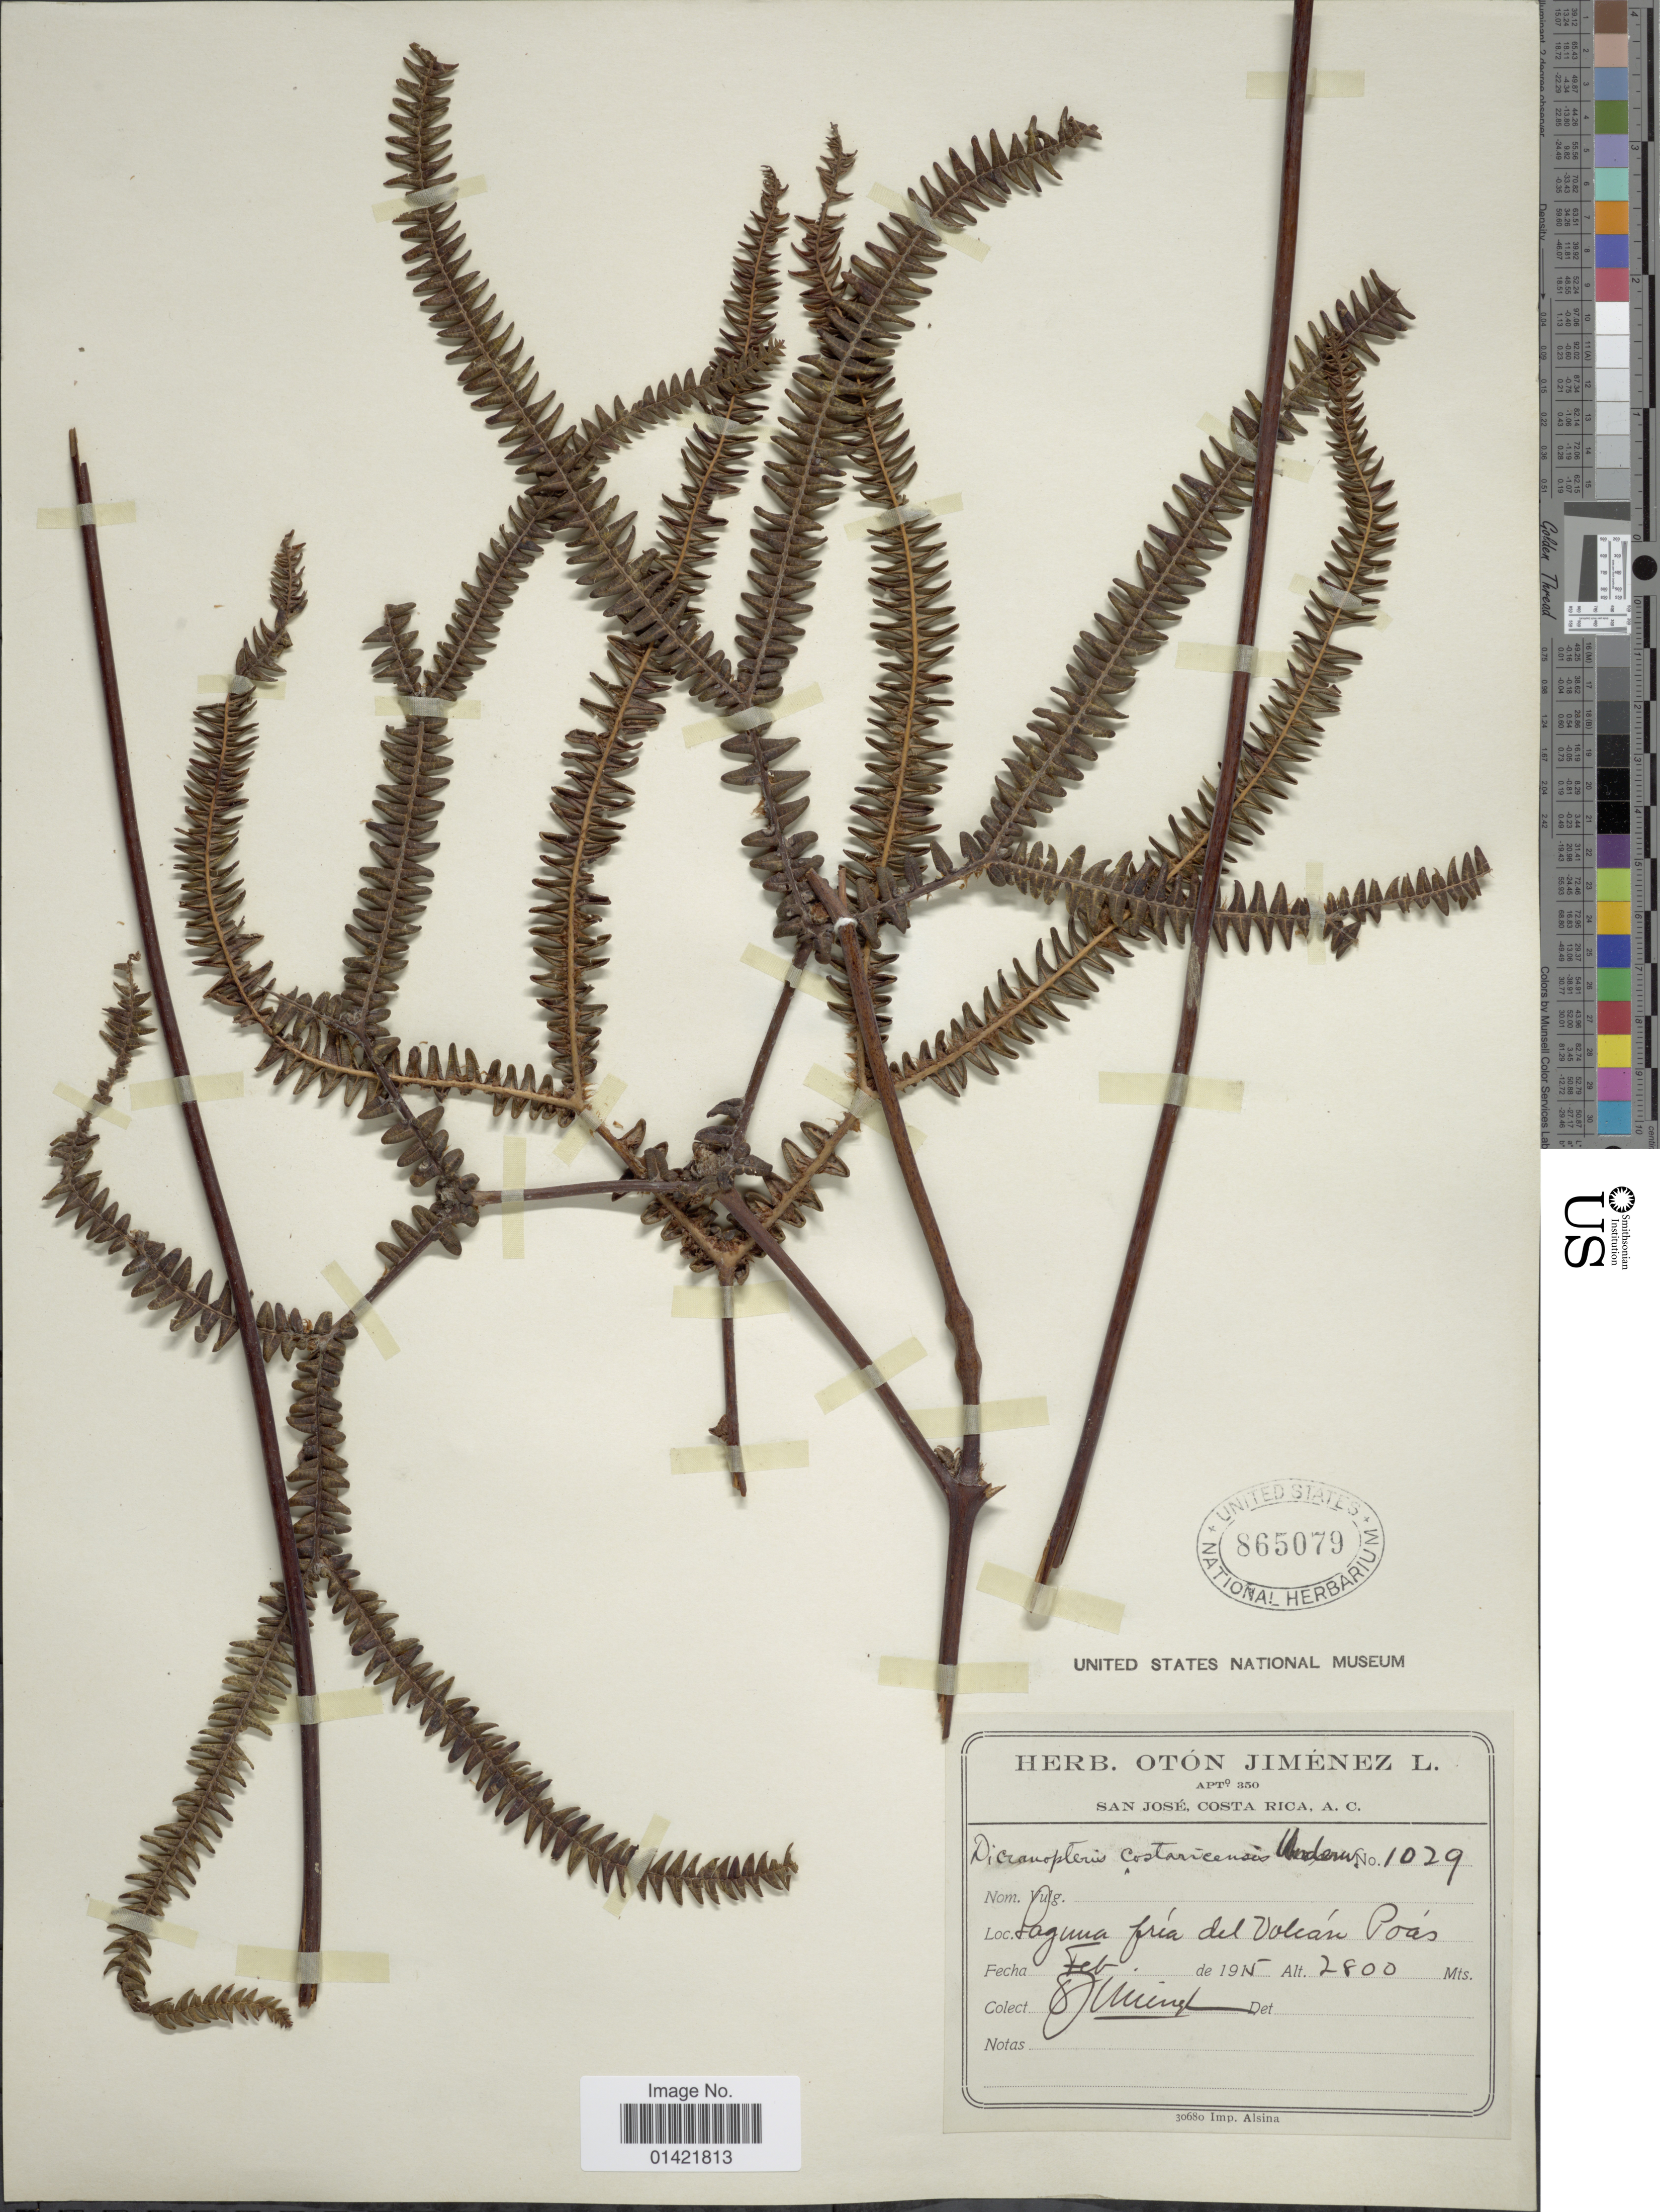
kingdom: Plantae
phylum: Tracheophyta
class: Polypodiopsida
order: Gleicheniales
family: Gleicheniaceae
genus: Sticherus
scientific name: Sticherus revolutus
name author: (Kunth) Ching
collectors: O. Jimenez L.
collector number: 1029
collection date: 1915-02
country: Costa Rica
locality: Laguna fria del Volcan Poas.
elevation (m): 2800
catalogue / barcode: US 865079